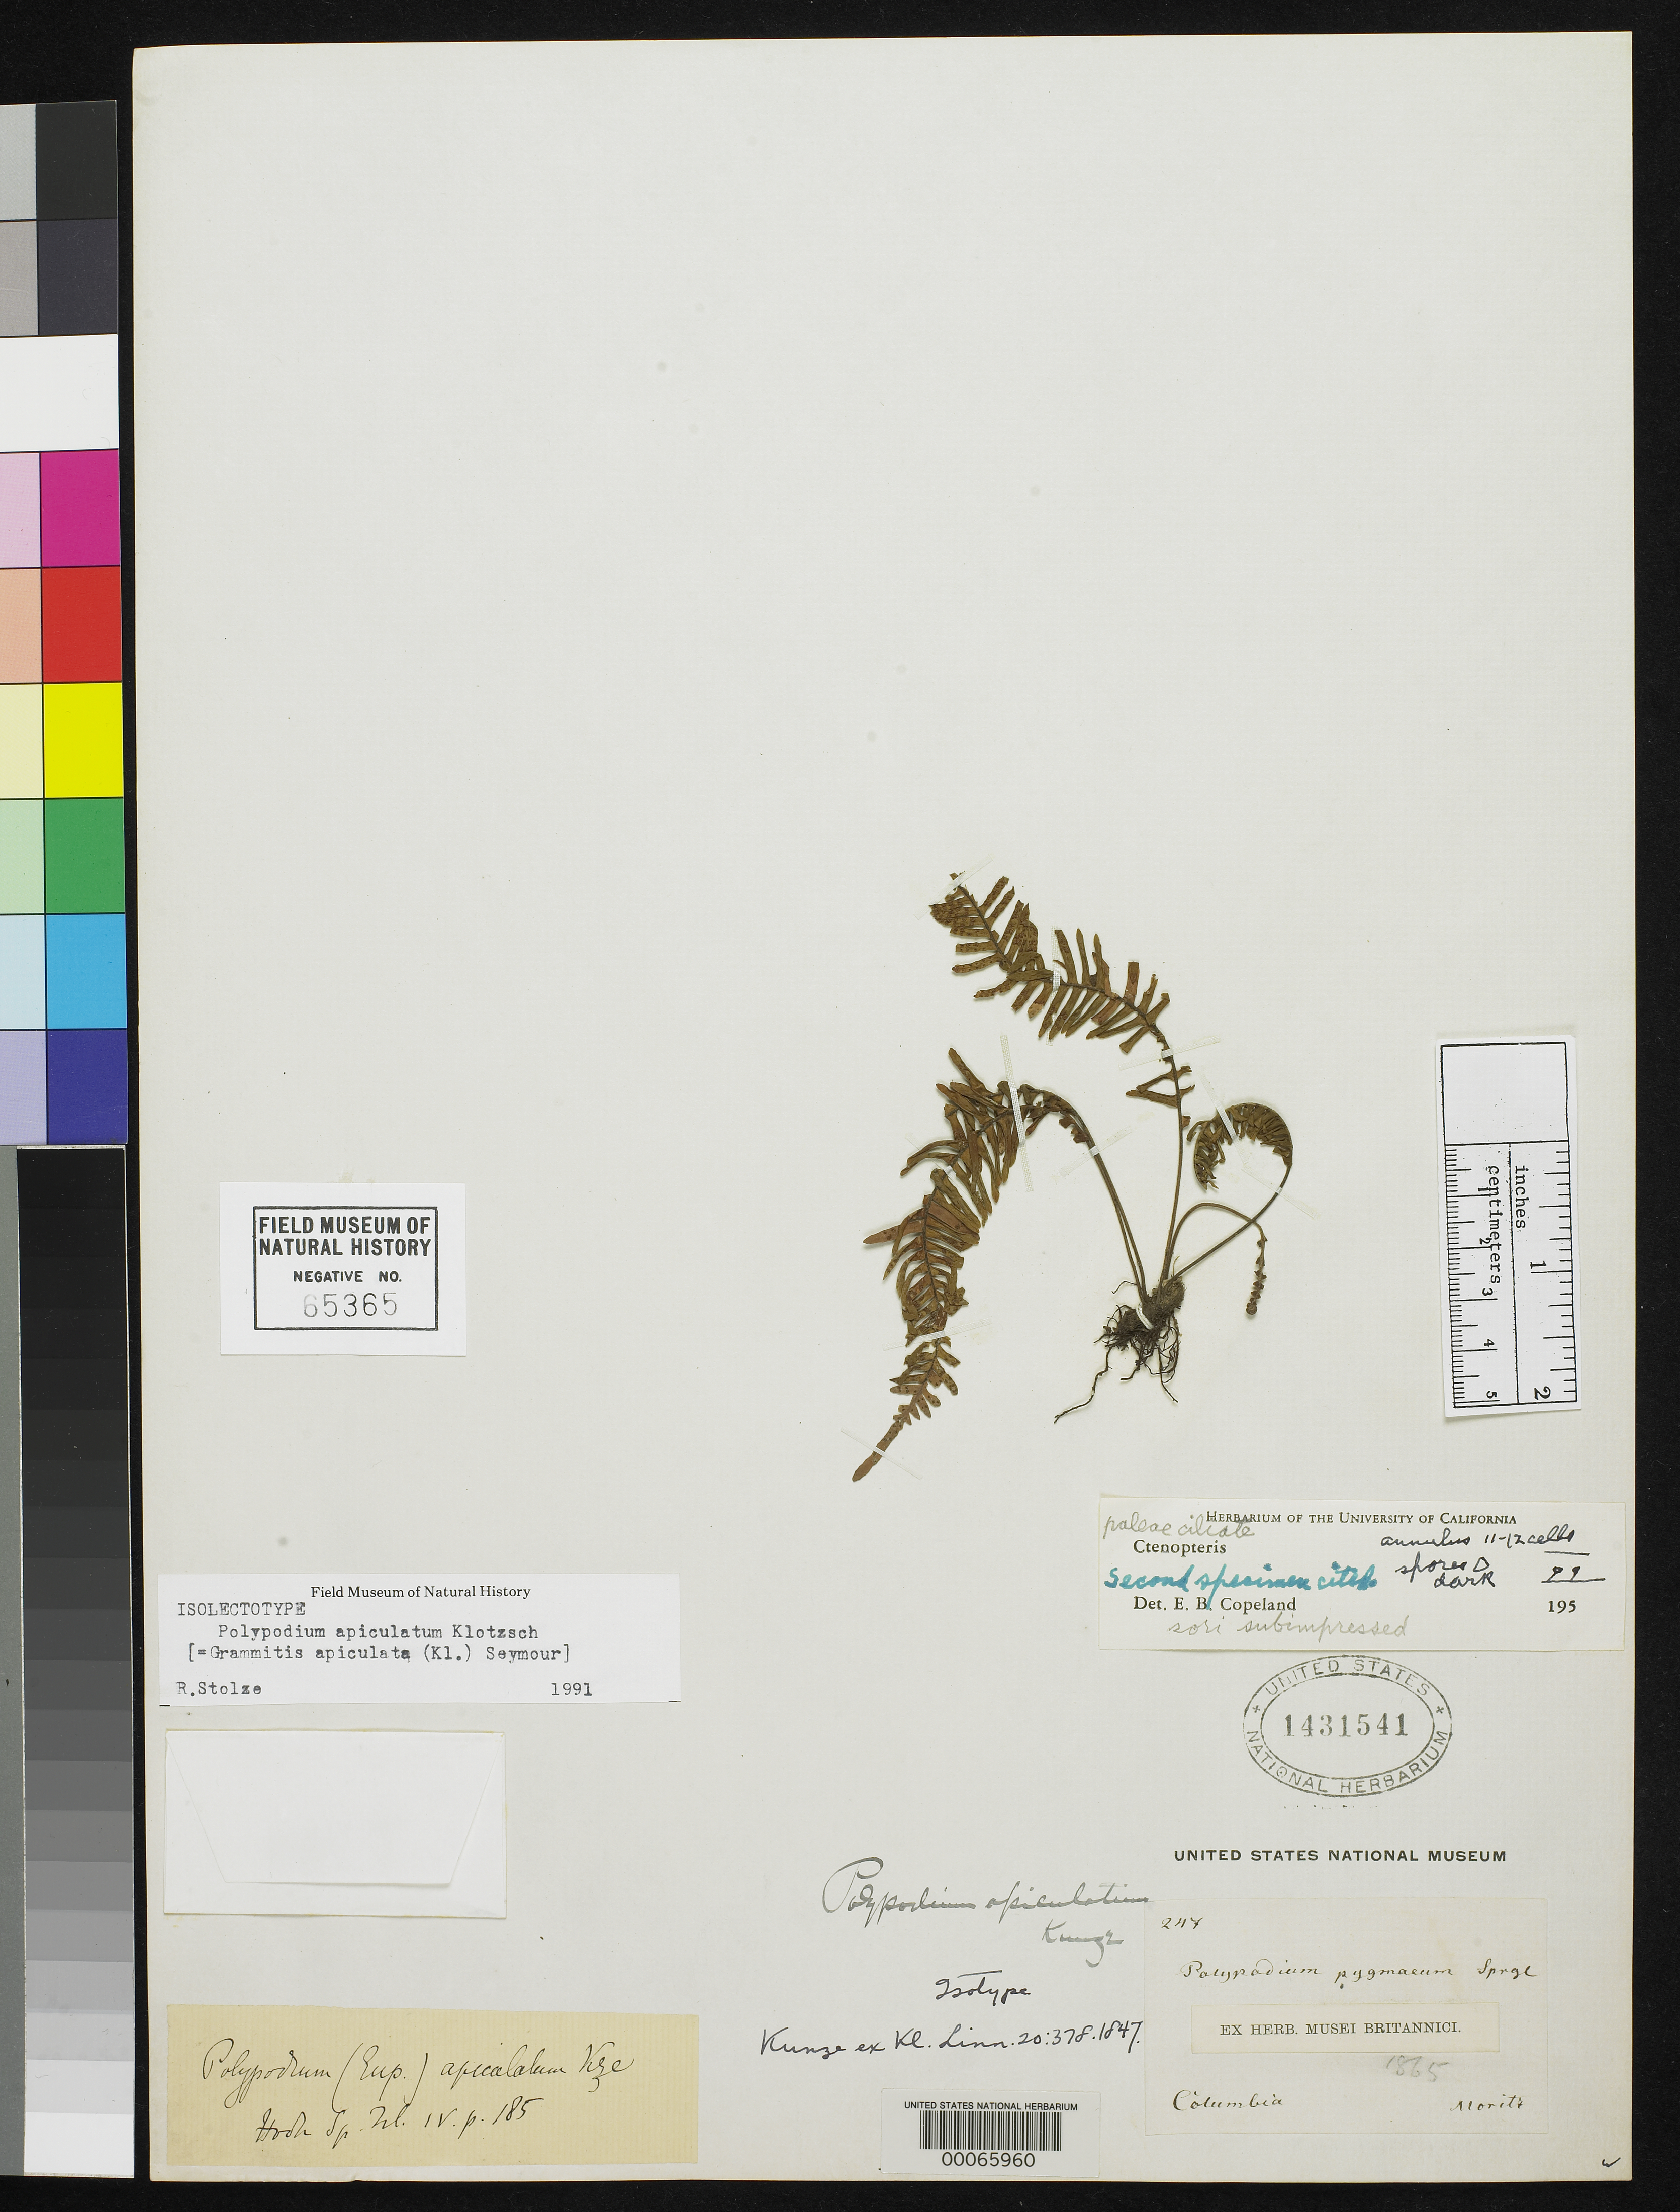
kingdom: Plantae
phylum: Tracheophyta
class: Polypodiopsida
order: Polypodiales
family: Polypodiaceae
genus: Polypodium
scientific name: Polypodium apiculatum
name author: Kunze ex Klotzsch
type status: Type Collection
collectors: A. Moritz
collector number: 247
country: Colombia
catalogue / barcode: US 1431541